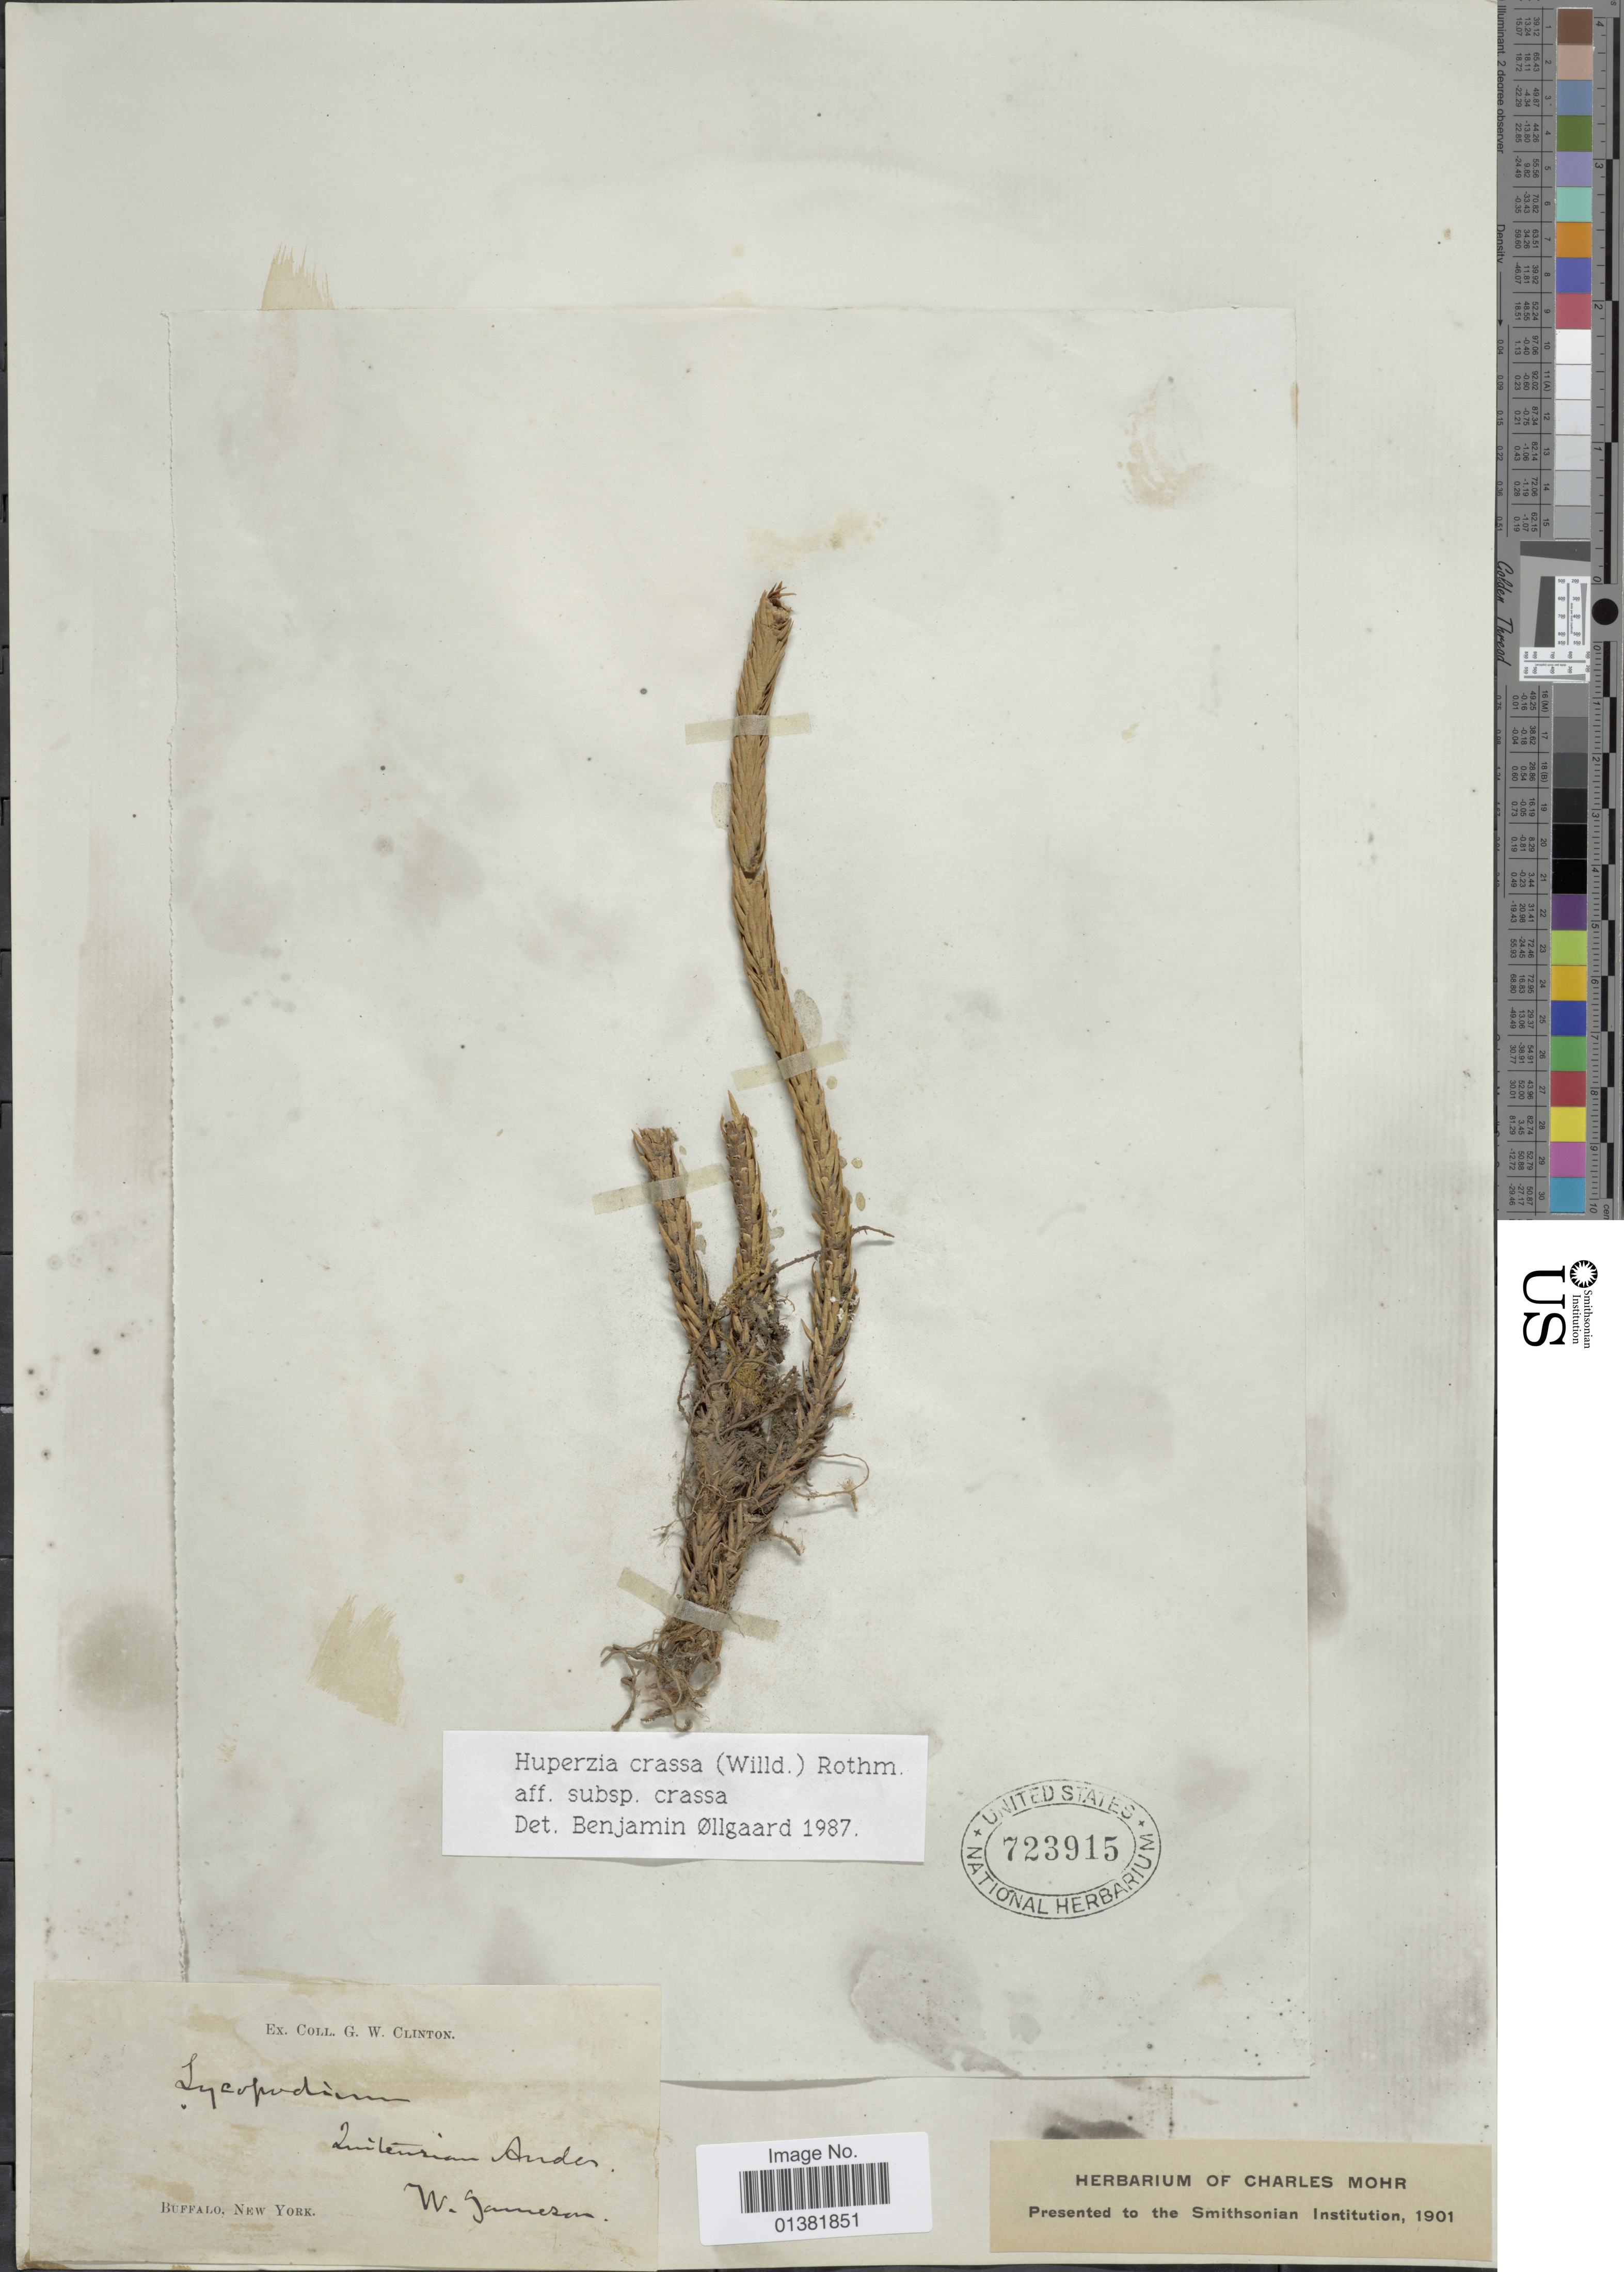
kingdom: Plantae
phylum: Tracheophyta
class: Lycopodiopsida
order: Lycopodiales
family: Lycopodiaceae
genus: Phlegmariurus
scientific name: Phlegmariurus crassus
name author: (Humb. & Bonpl. ex Willd.) B. Øllg.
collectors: W. Jameson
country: United States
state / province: New York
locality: Buffalo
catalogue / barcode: US 723915